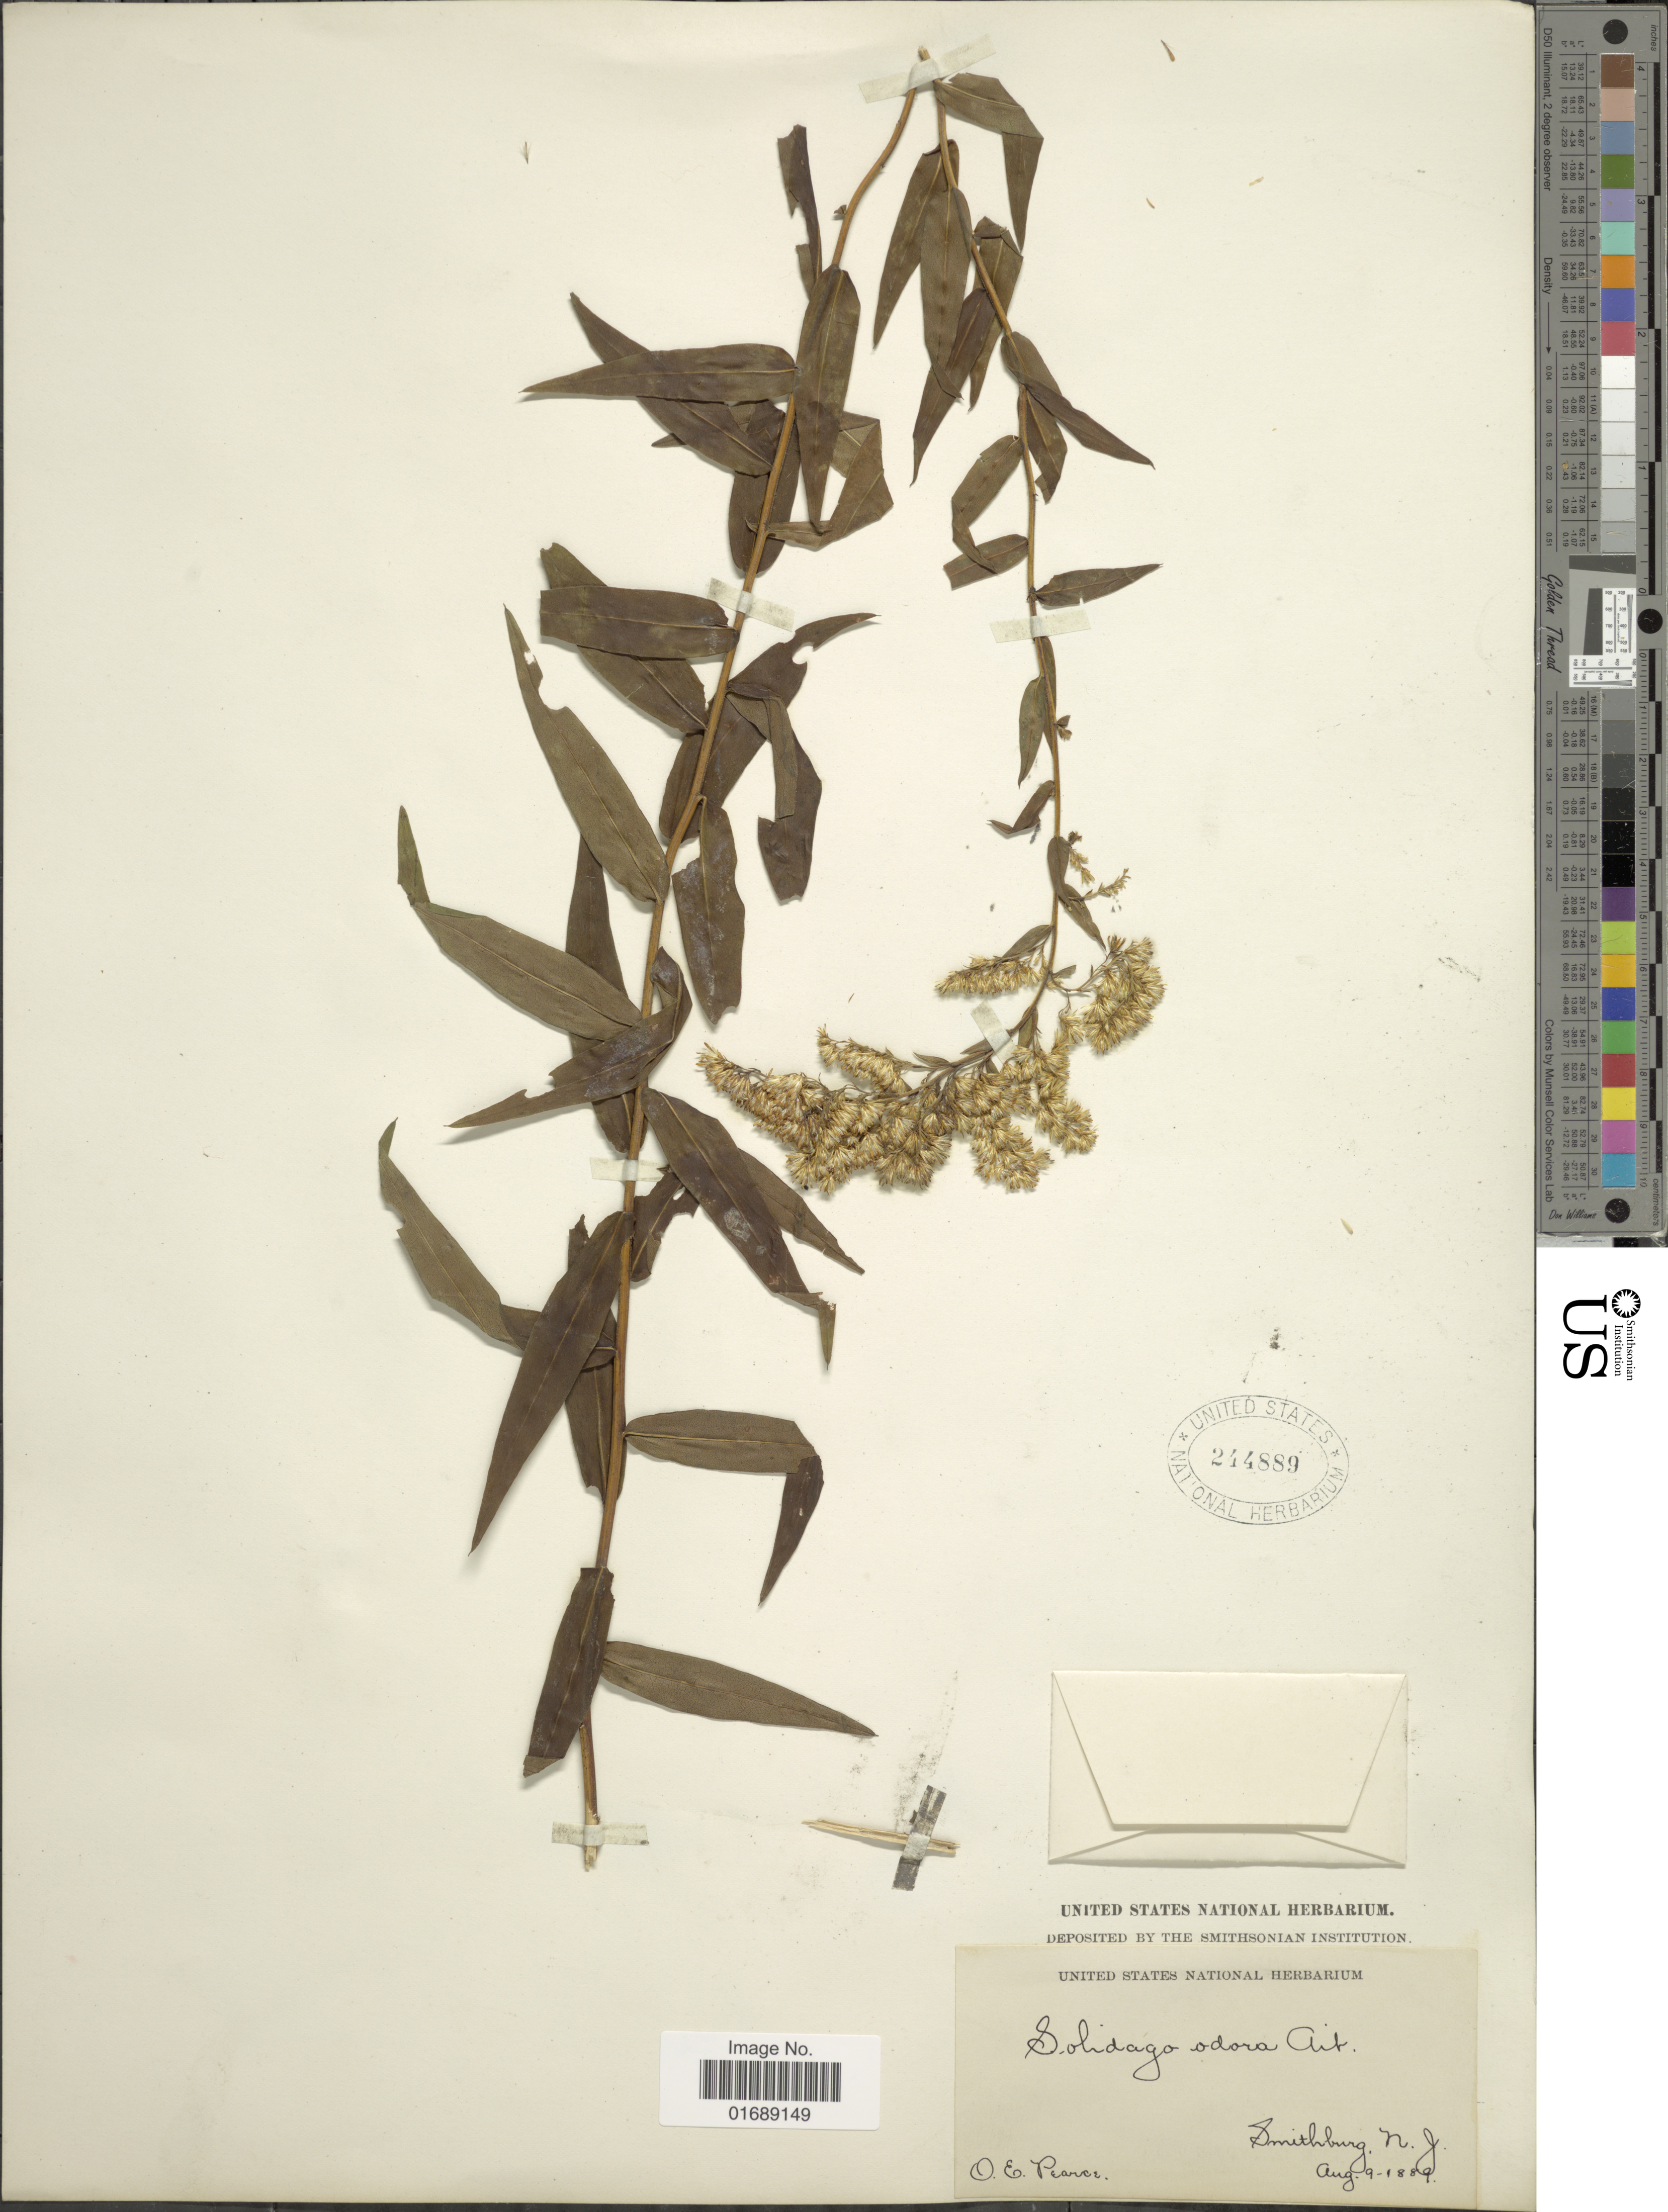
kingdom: Plantae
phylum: Tracheophyta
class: Magnoliopsida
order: Asterales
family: Asteraceae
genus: Solidago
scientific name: Solidago odora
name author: Aiton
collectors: O. E. Pearce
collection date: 1889-08-09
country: United States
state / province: New Jersey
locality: Smithburg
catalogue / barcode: US 244889